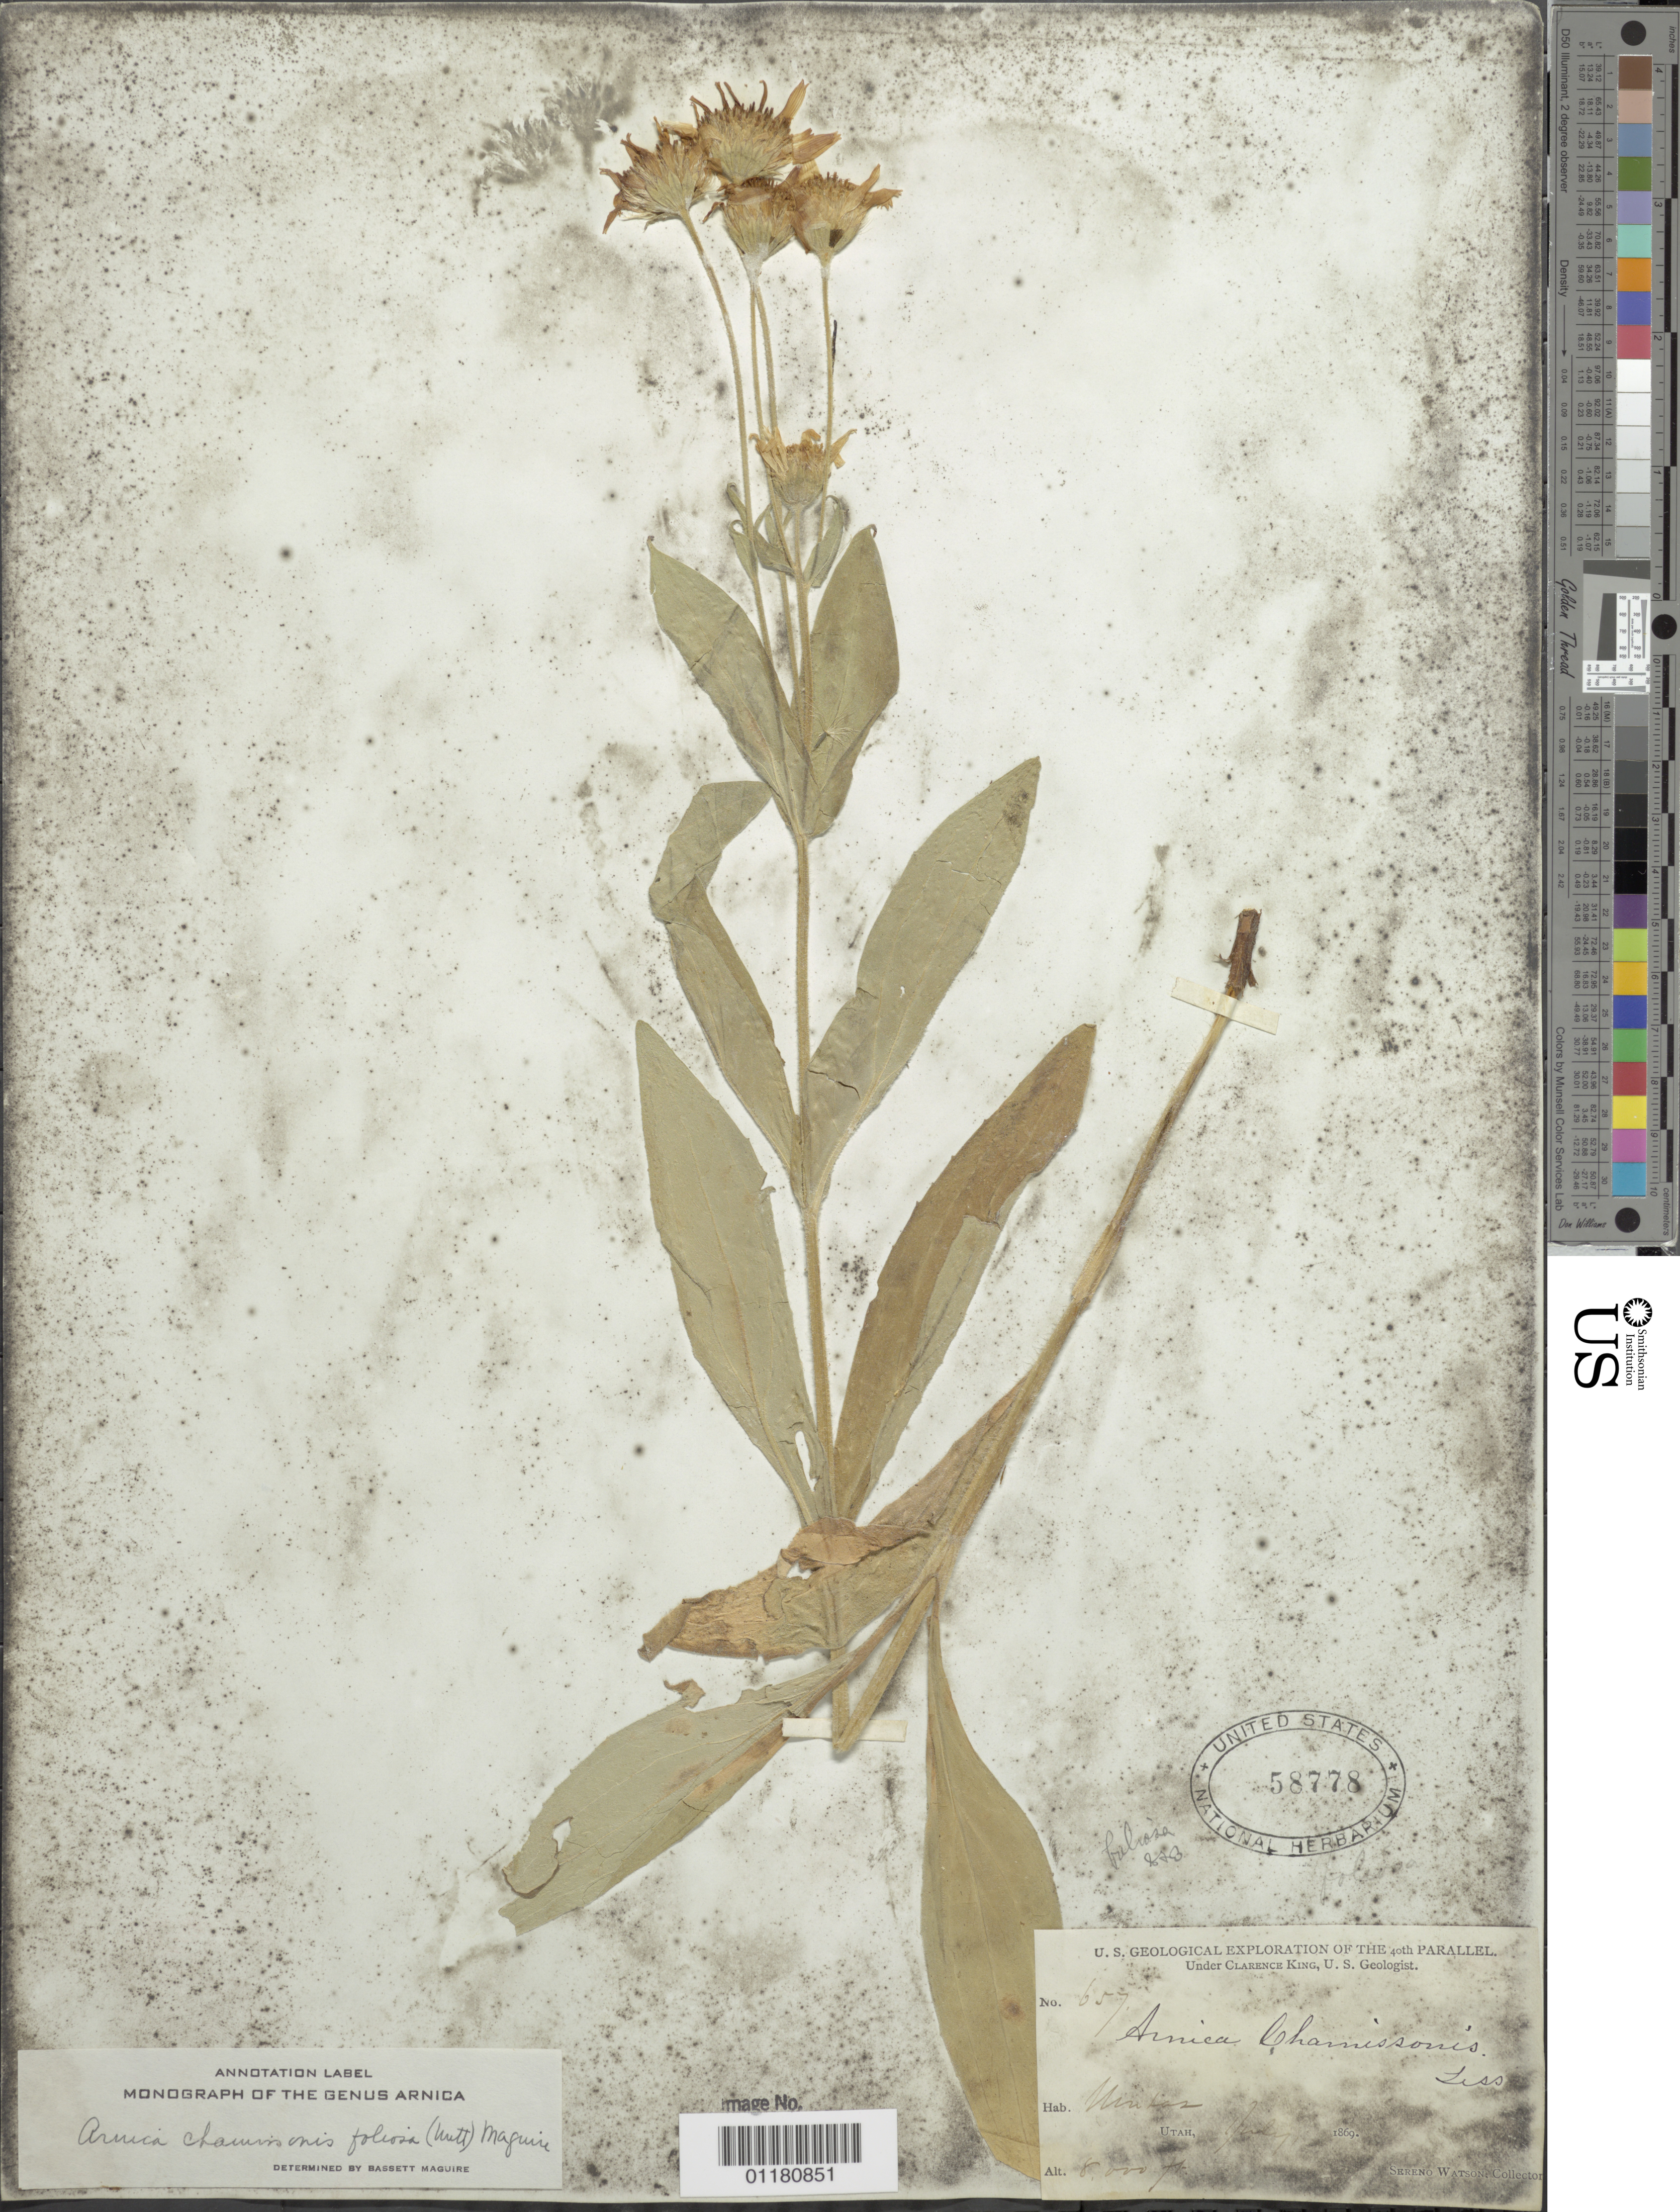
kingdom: Plantae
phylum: Tracheophyta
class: Magnoliopsida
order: Asterales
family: Asteraceae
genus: Arnica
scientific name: Arnica chamissonis subsp. foliosa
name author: (Nutt.) Maguire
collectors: S. Watson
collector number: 659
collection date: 1869-07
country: United States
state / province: Utah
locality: Uintas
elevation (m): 2438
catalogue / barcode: US 58778